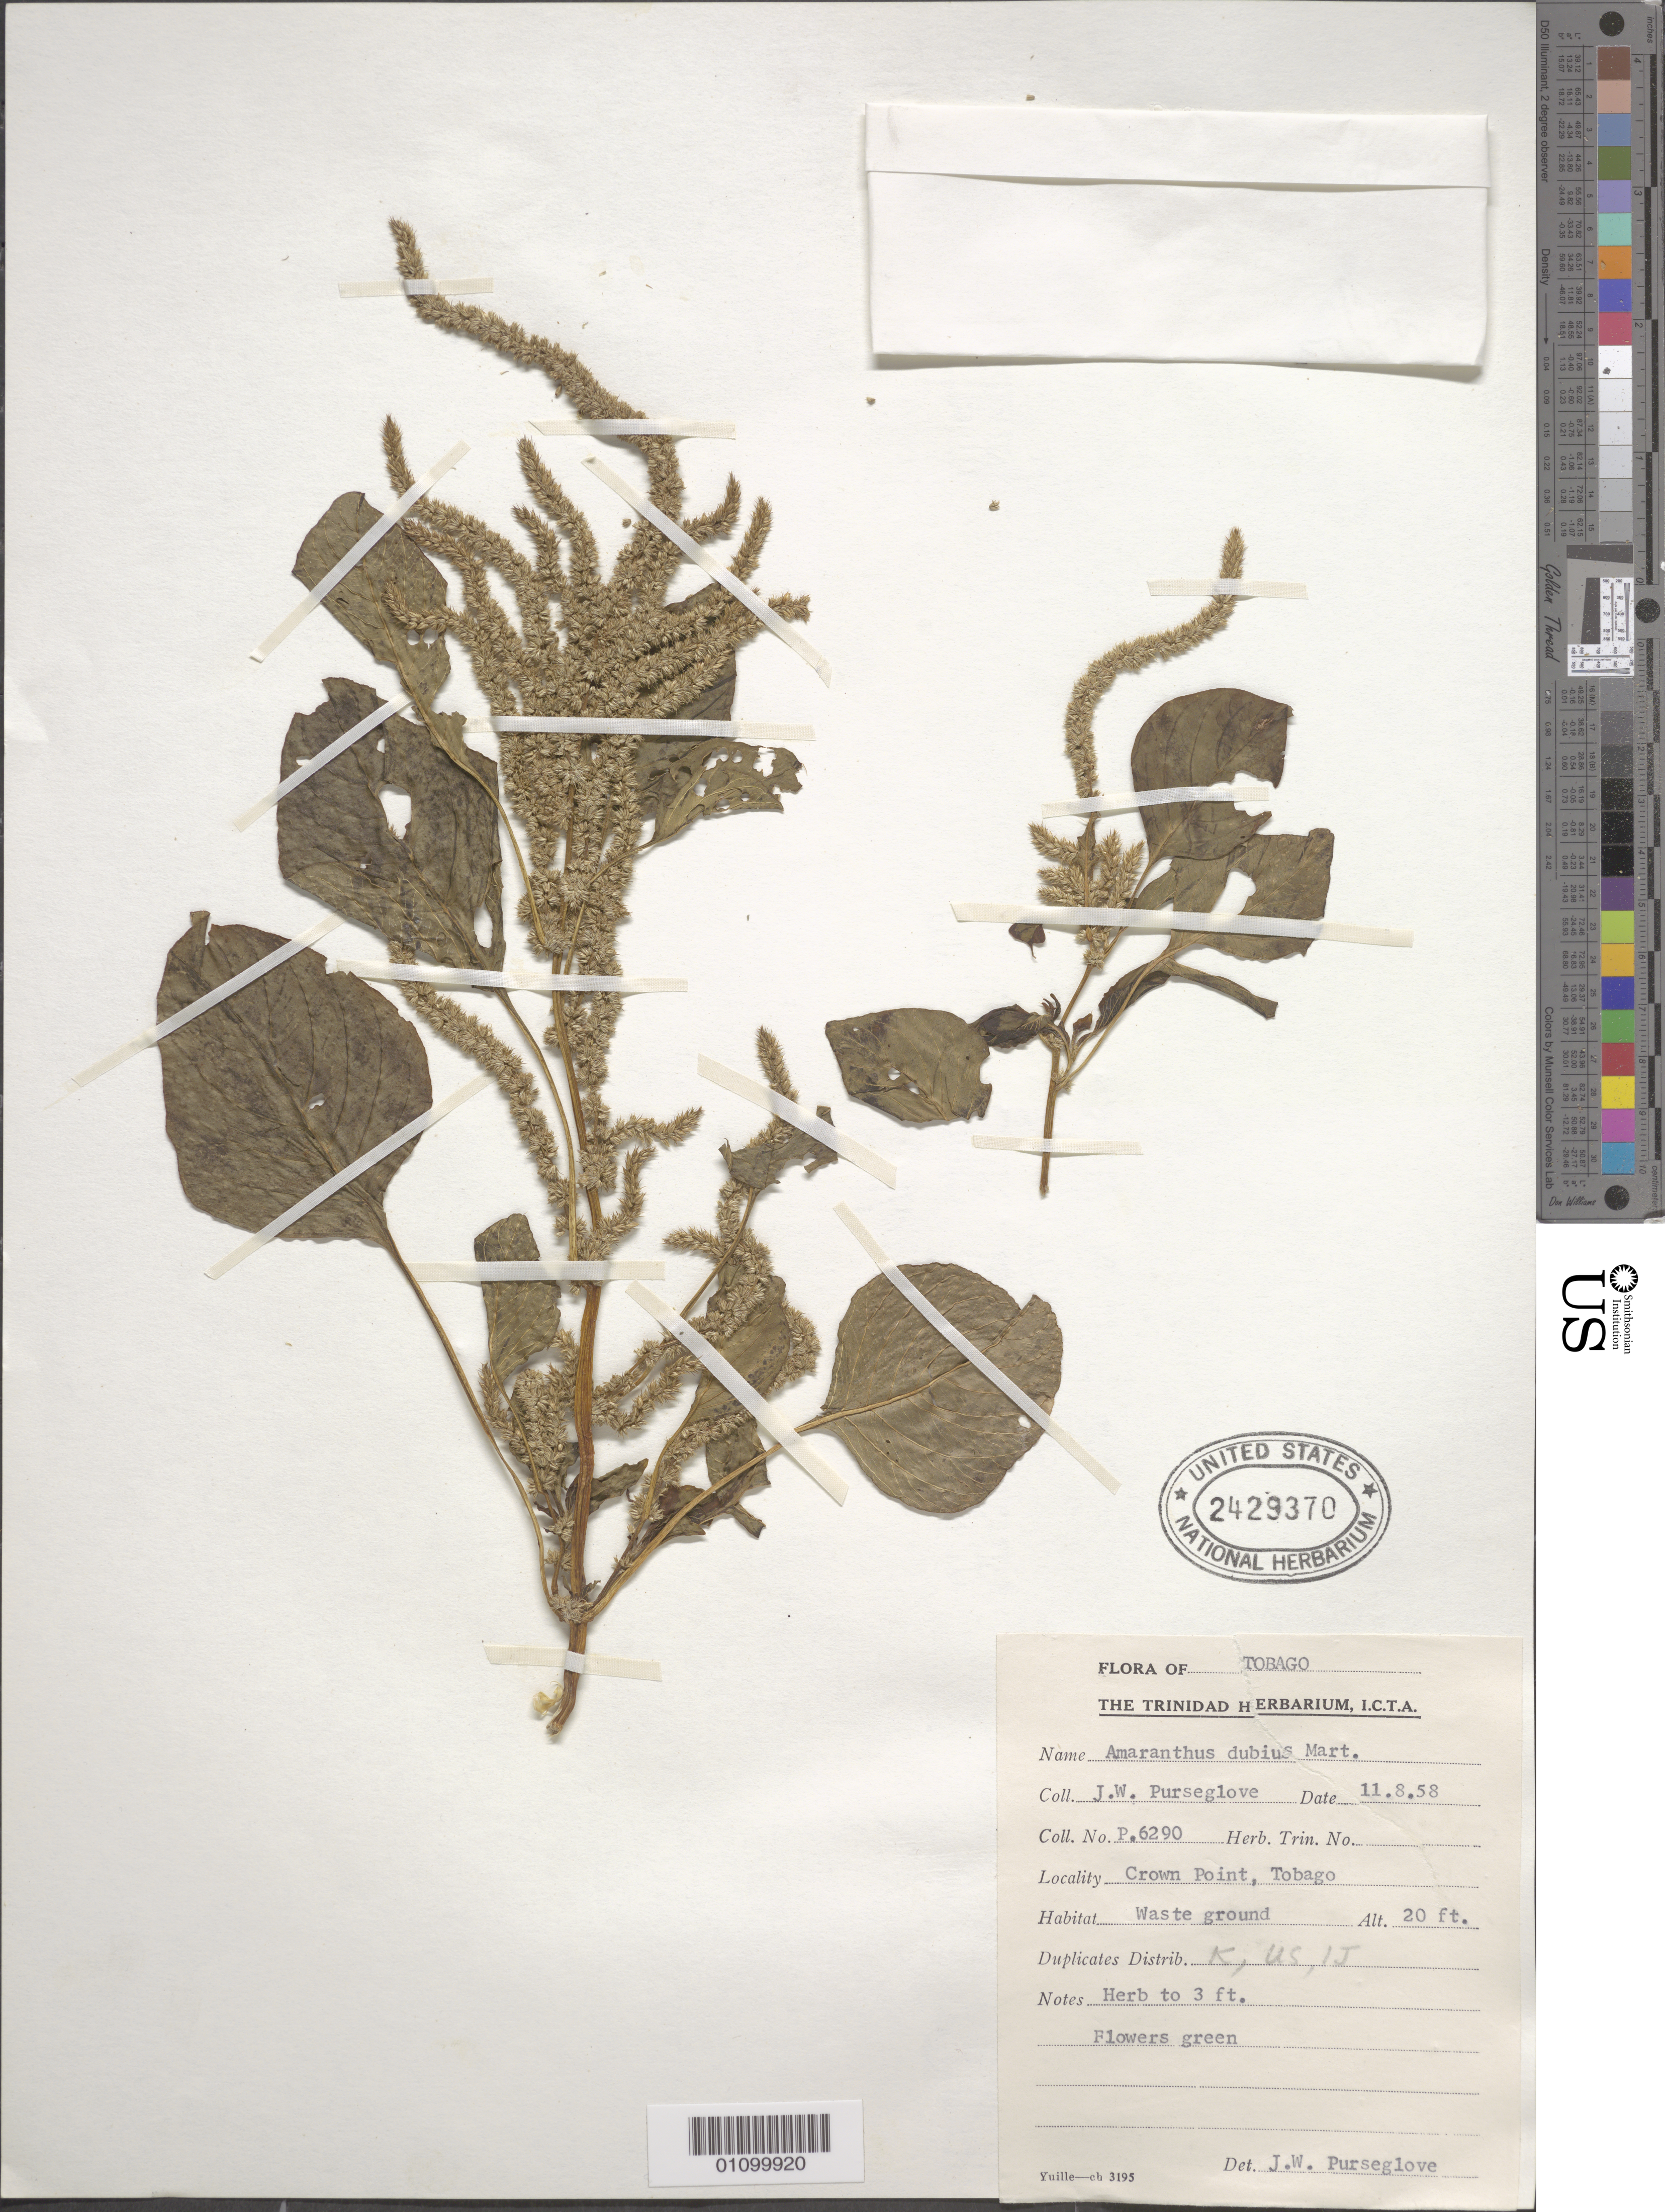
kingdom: Plantae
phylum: Tracheophyta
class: Magnoliopsida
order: Caryophyllales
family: Amaranthaceae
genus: Amaranthus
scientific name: Amaranthus dubius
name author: Mart. ex Thell.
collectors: J. Purseglove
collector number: P.6290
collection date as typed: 11 Aug 1958 or 08 Aug 1958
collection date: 1958-08-08 or 1958-08-11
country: Trinidad and Tobago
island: Tobago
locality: Crown point, Tobago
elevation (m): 6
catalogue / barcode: US 2429370